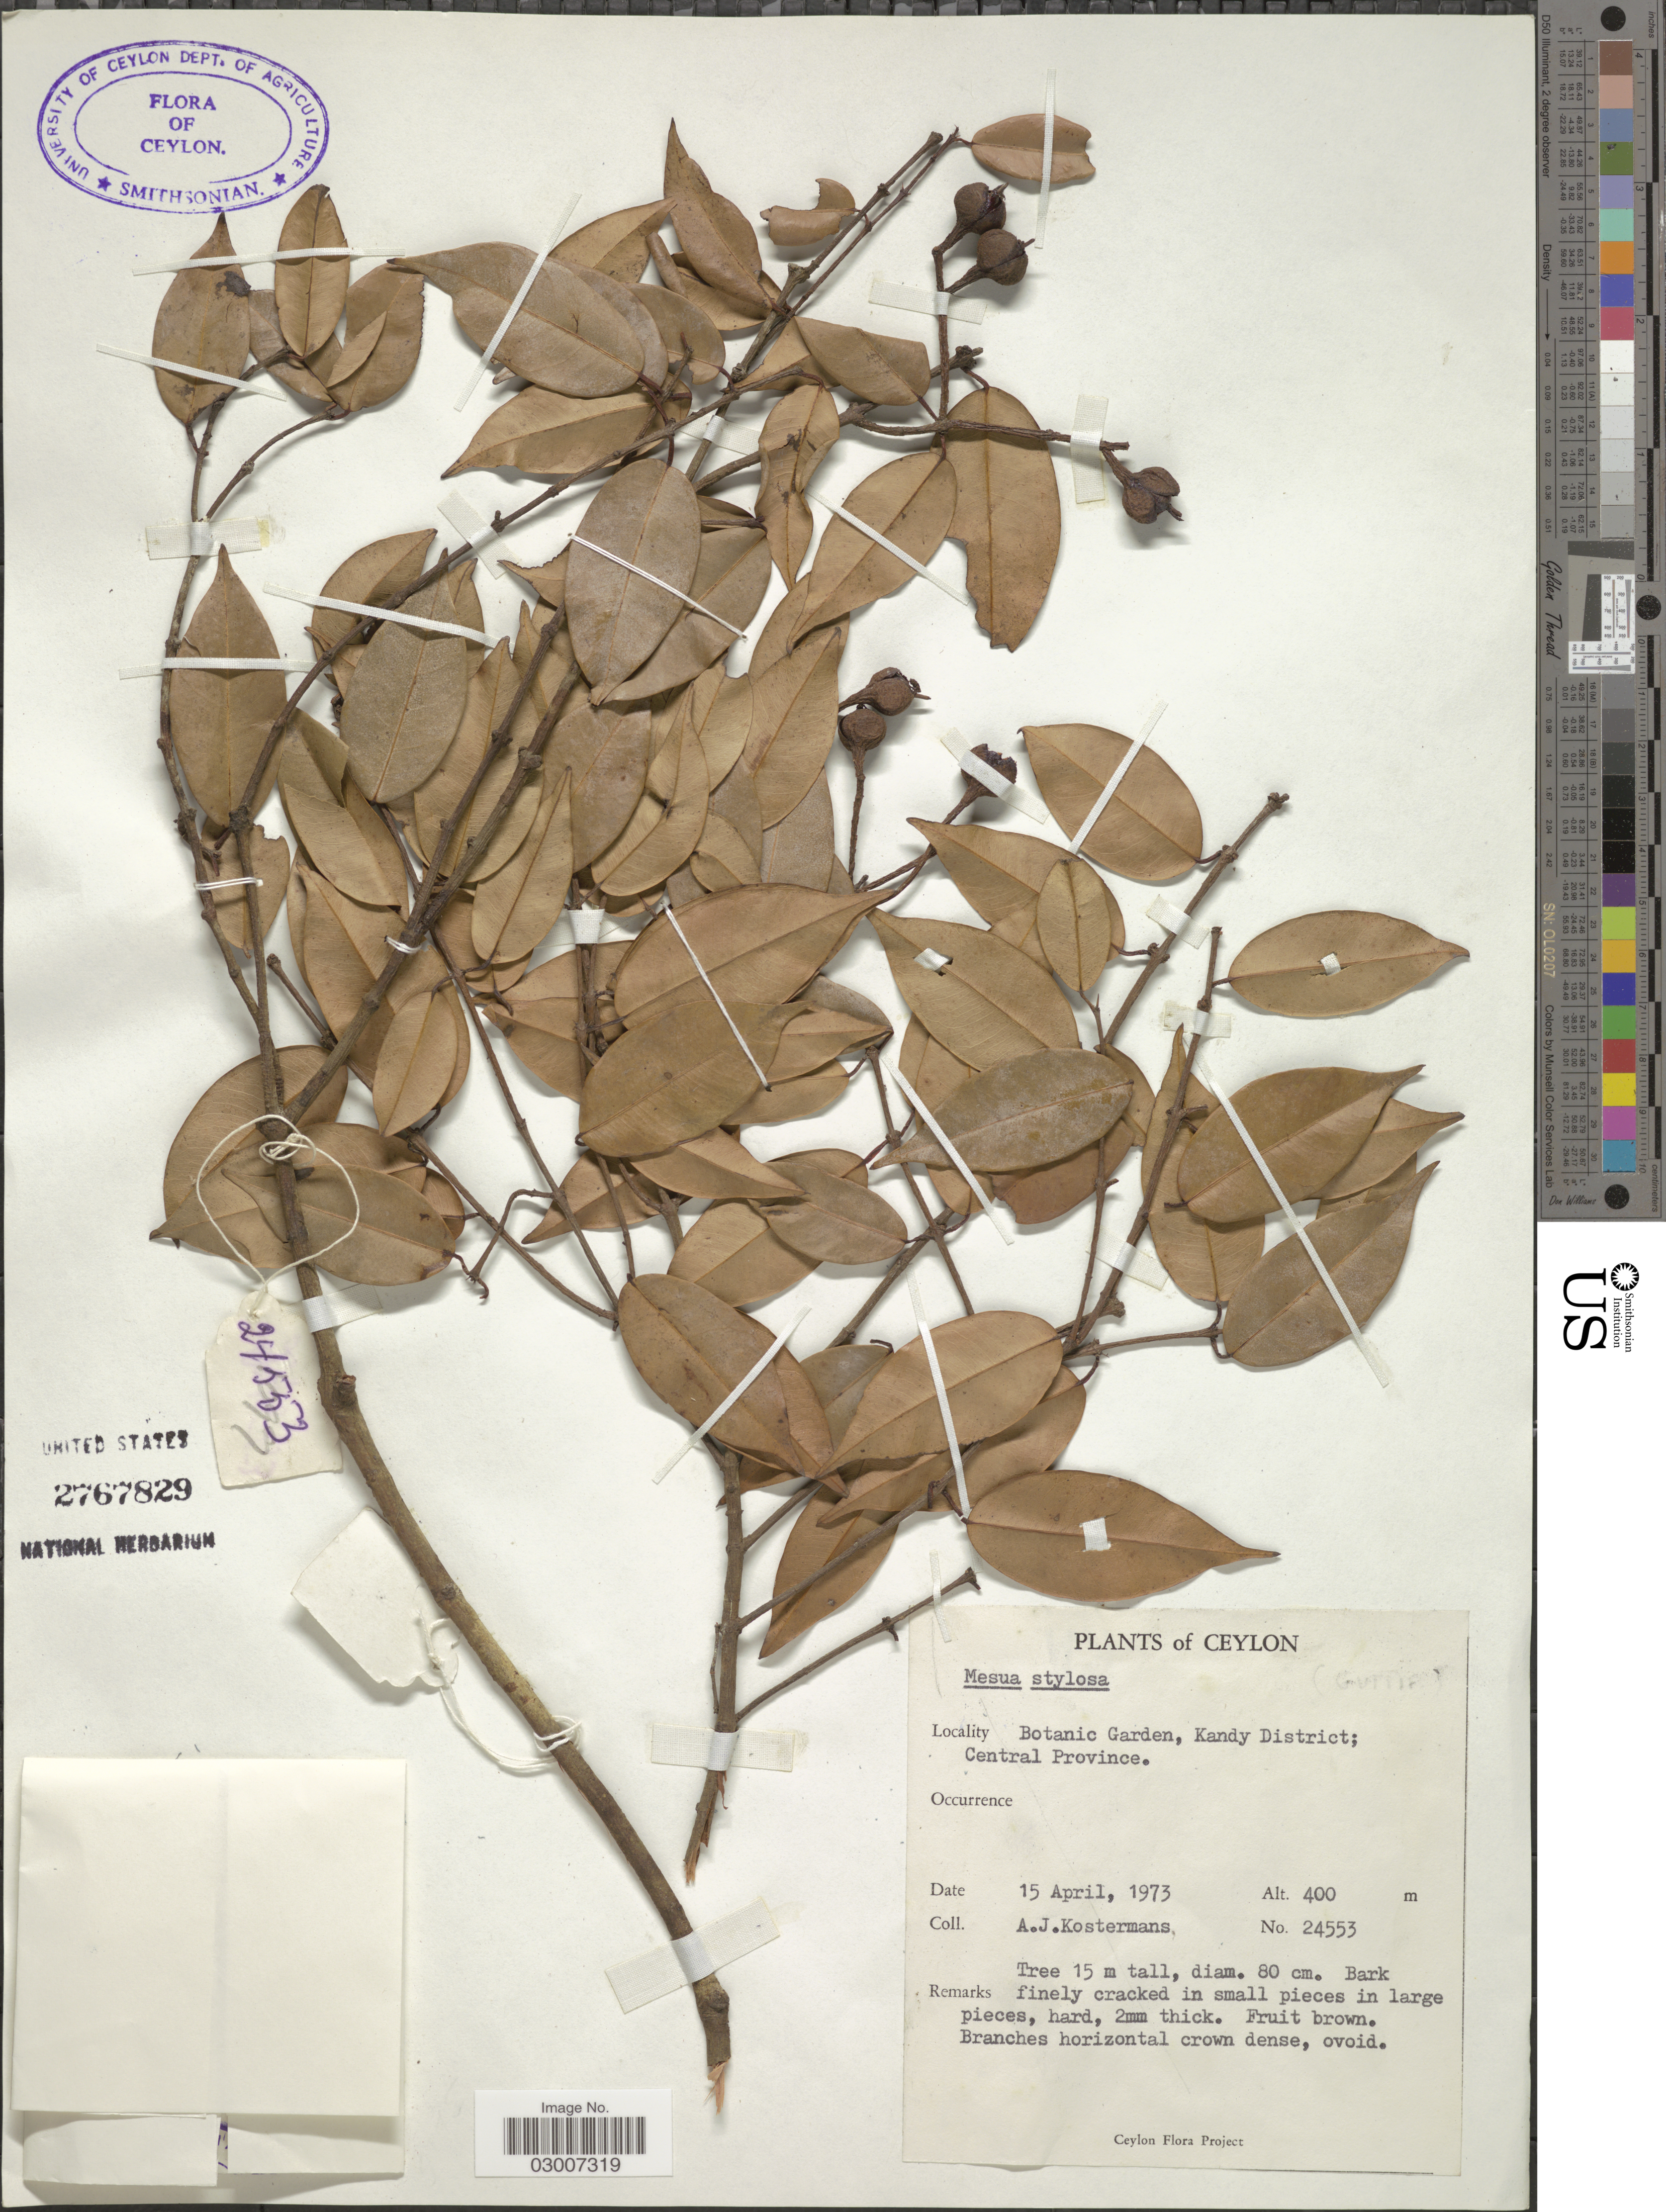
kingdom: Plantae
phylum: Tracheophyta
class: Magnoliopsida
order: Malpighiales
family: Calophyllaceae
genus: Mesua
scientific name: Mesua stylosa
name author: (Thwaites) Kosterm.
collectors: A. J. G. Kostermans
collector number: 24553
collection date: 1973-04-15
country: Sri Lanka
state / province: Central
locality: Ceylon. Botanic Garden, Kandy District; Central Province.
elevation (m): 400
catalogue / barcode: US 2767829